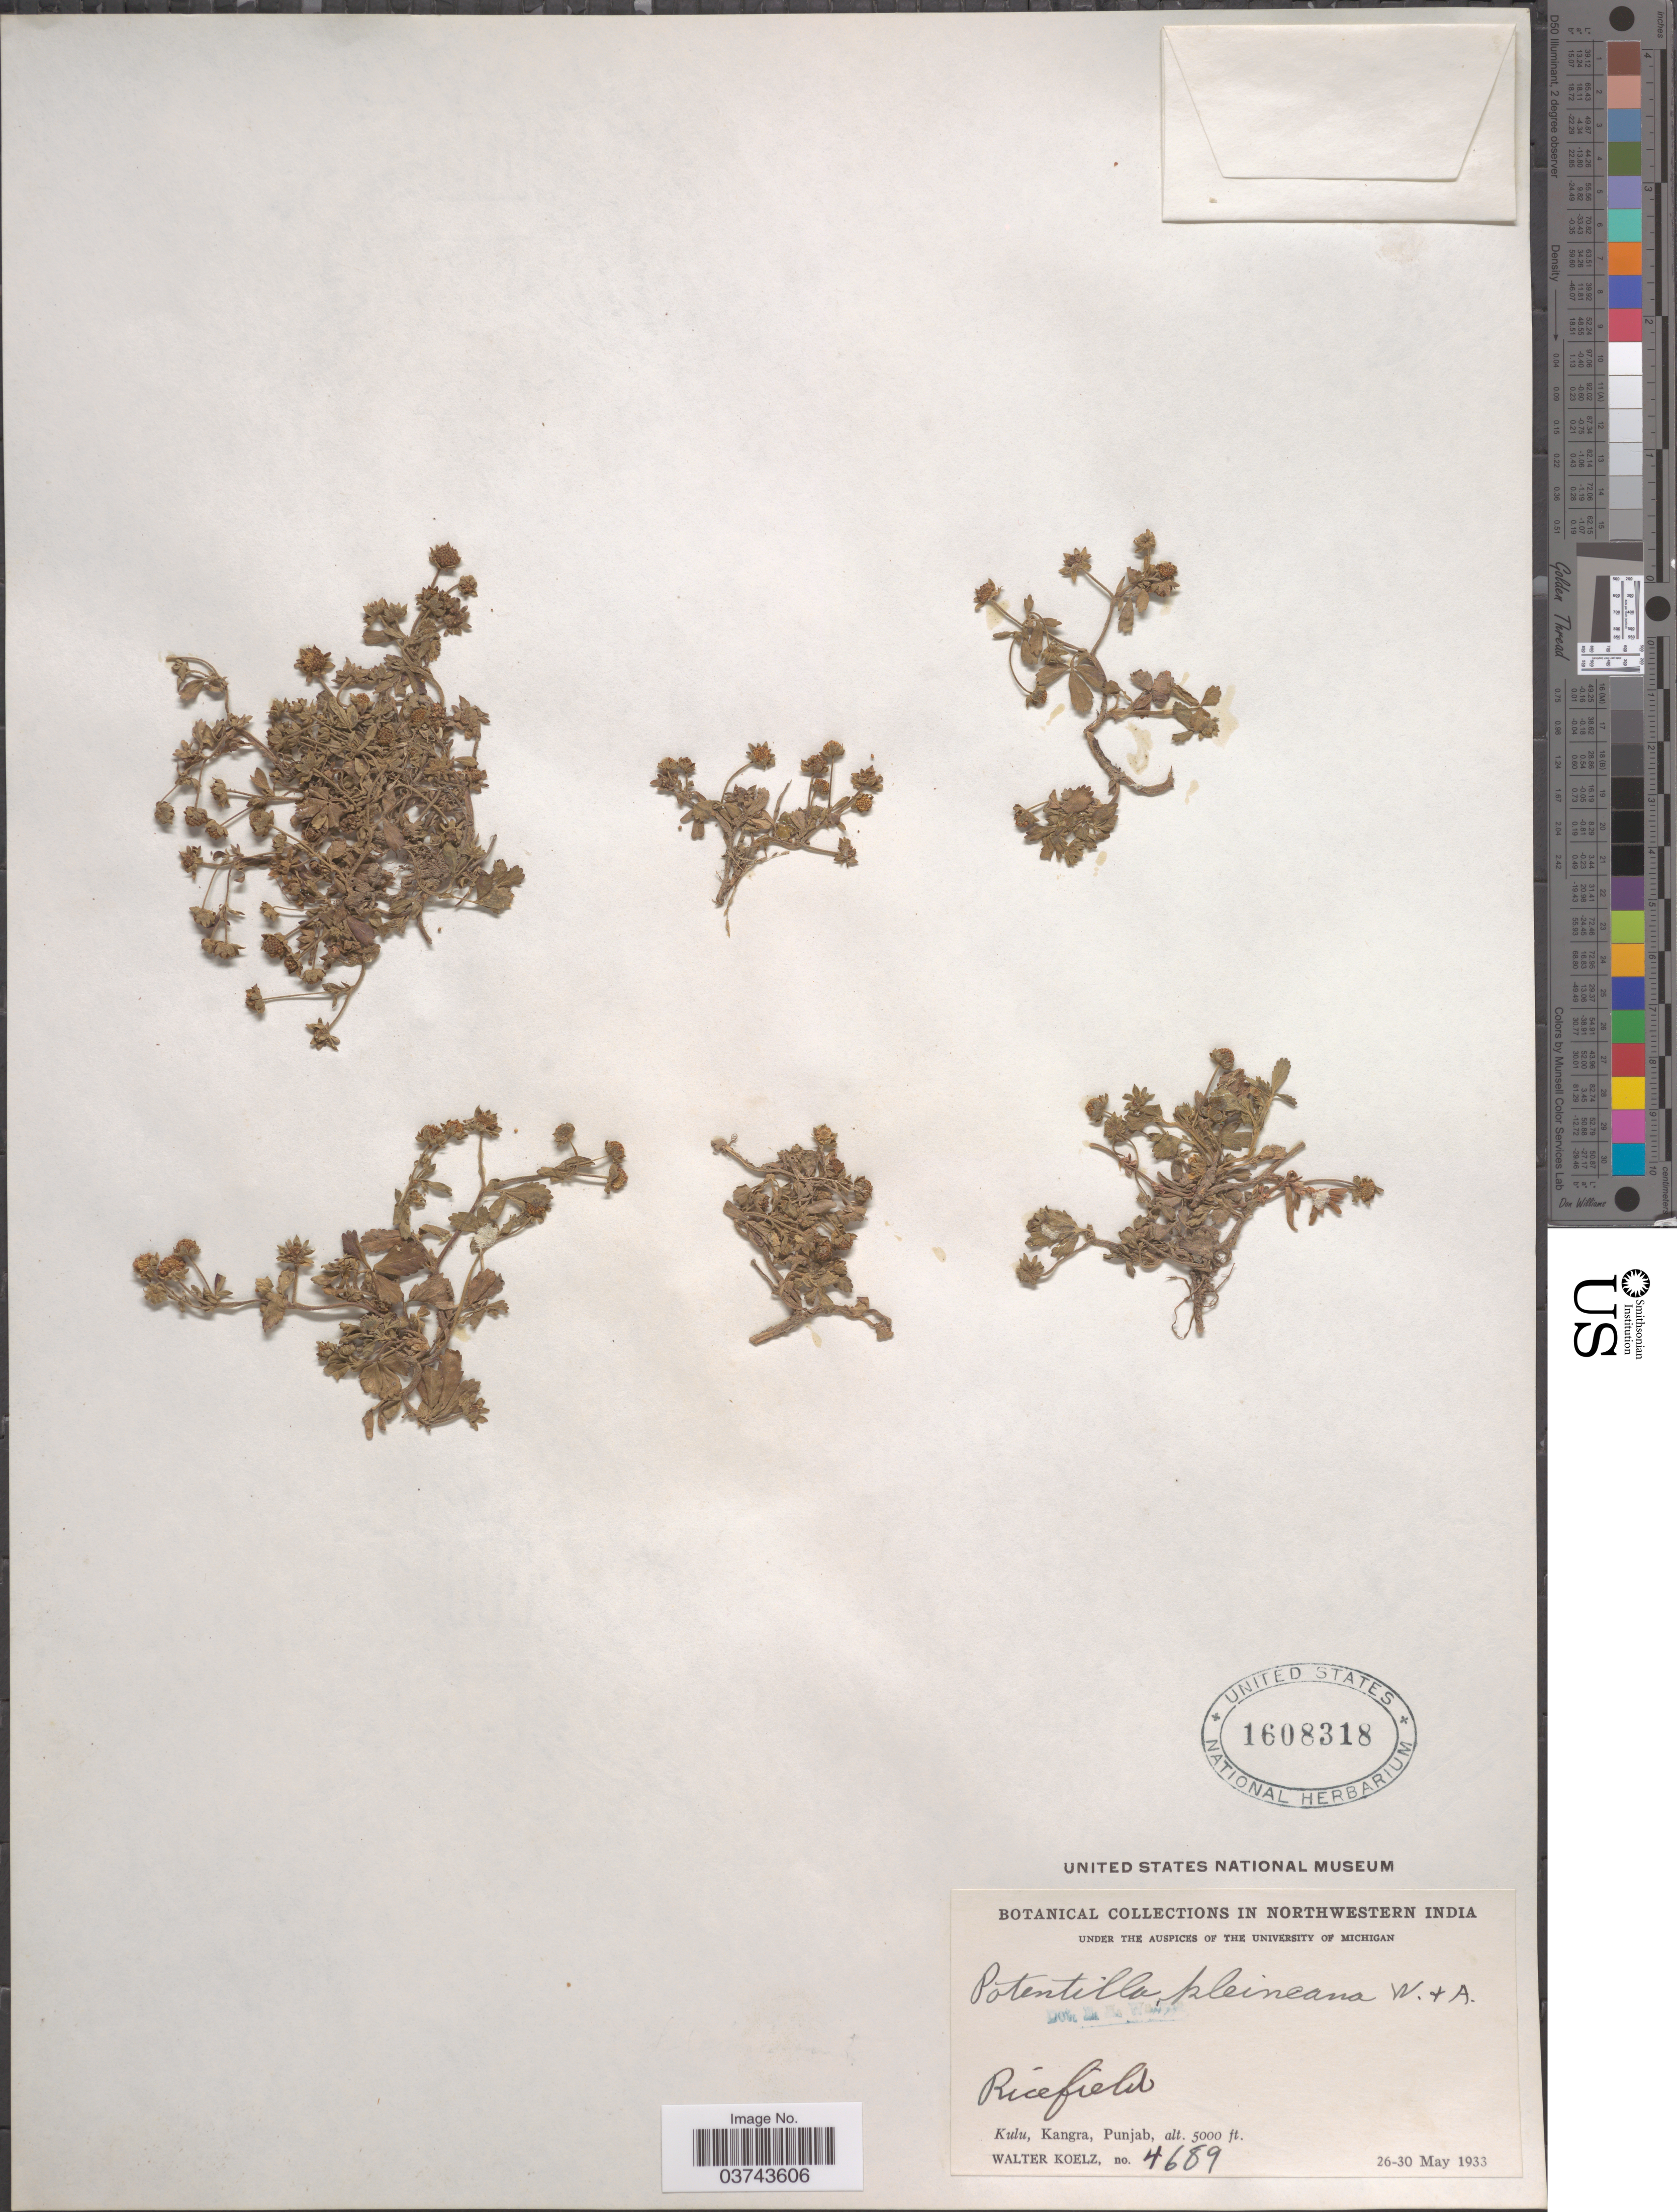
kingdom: Plantae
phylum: Tracheophyta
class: Magnoliopsida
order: Rosales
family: Rosaceae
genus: Potentilla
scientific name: Potentilla kleiniana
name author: Wight & Arn.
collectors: W. N. Koelz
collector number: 4689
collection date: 1933-05-26/1933-05-30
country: India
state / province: Punjab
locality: Northwestern India. Kulu, Kangra.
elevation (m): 1524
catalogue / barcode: US 1608318